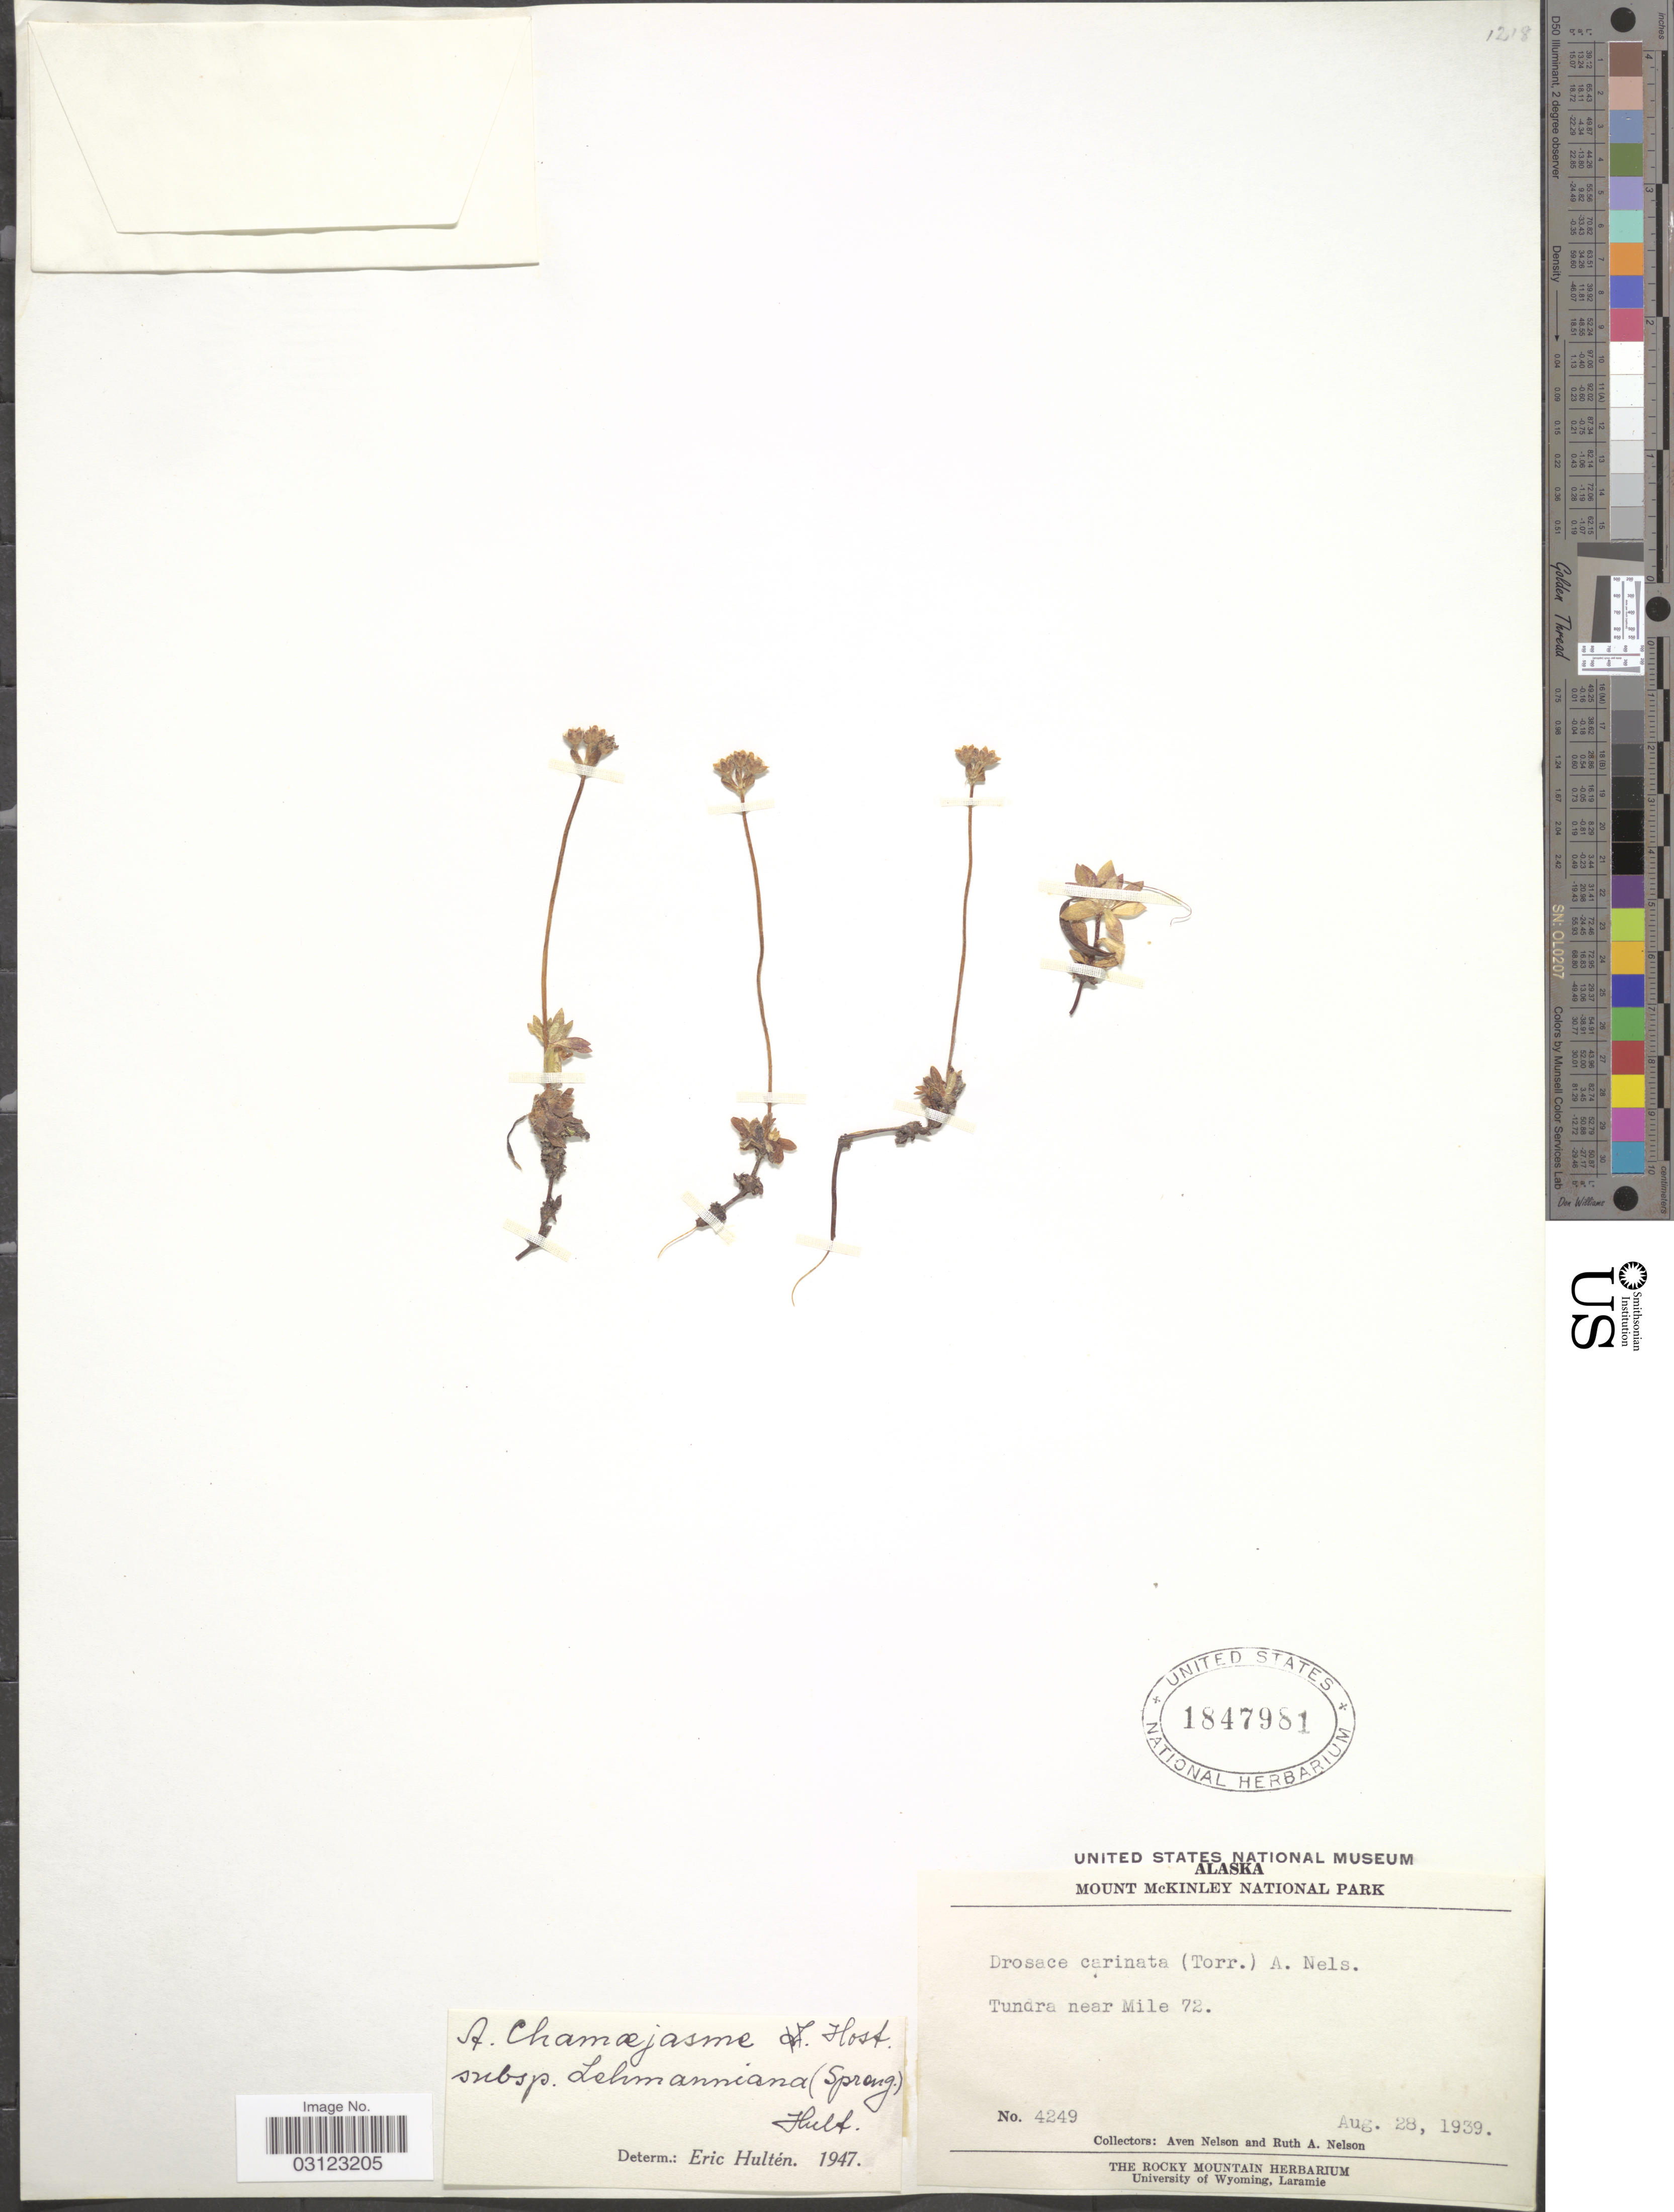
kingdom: Plantae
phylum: Tracheophyta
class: Magnoliopsida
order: Ericales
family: Primulaceae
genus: Androsace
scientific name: Androsace chamaejasme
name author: Wulfen ex Host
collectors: A. Nelson & R. A. Nelson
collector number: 4249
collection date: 1939-08-28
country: United States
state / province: Alaska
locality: Mount McKinley National Park. Tundra near Mile 72.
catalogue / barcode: US 1847981